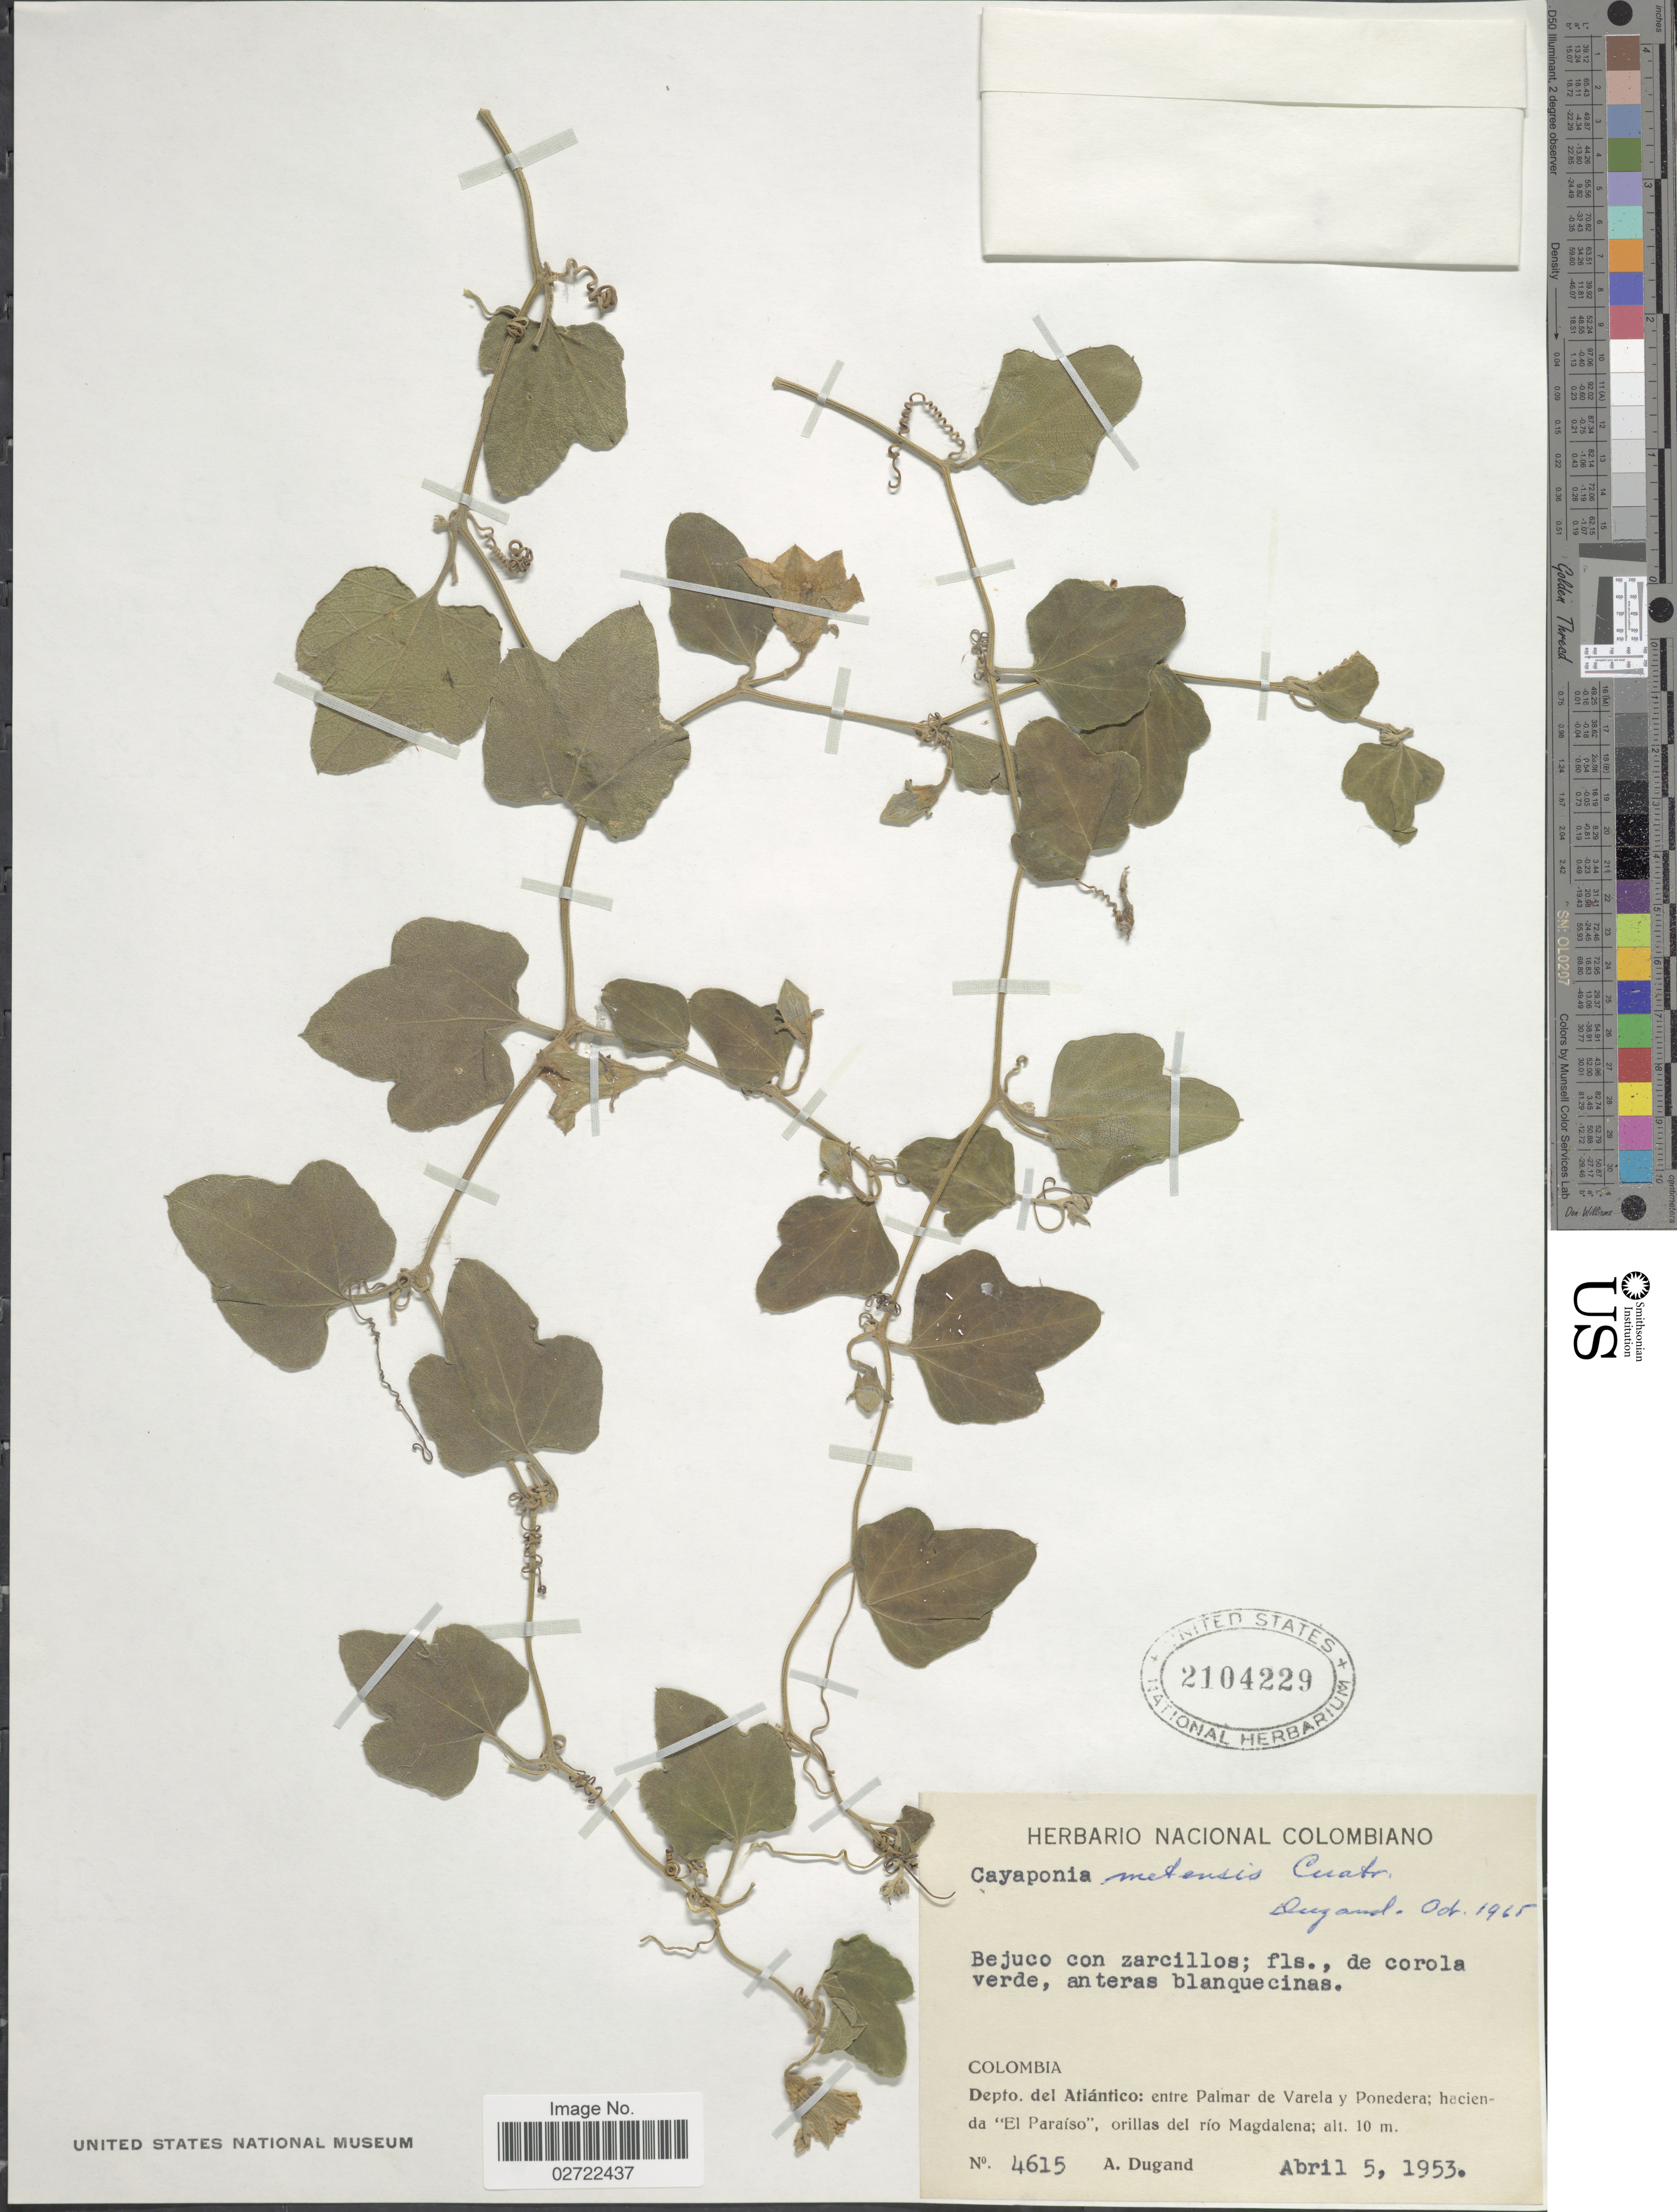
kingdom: Plantae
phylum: Tracheophyta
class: Magnoliopsida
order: Cucurbitales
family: Cucurbitaceae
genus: Cayaponia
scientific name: Cayaponia podantha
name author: Cogn.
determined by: Nee, Michael H.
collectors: A. Dugand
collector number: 4615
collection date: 1953-04-05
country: Colombia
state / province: Atlántico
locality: Depto. del Atlantico: entre Palmar de Varela y Ponedera; hacienda <<El Parais>>, orillas del rio Magdalena.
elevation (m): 10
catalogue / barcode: US 2104229